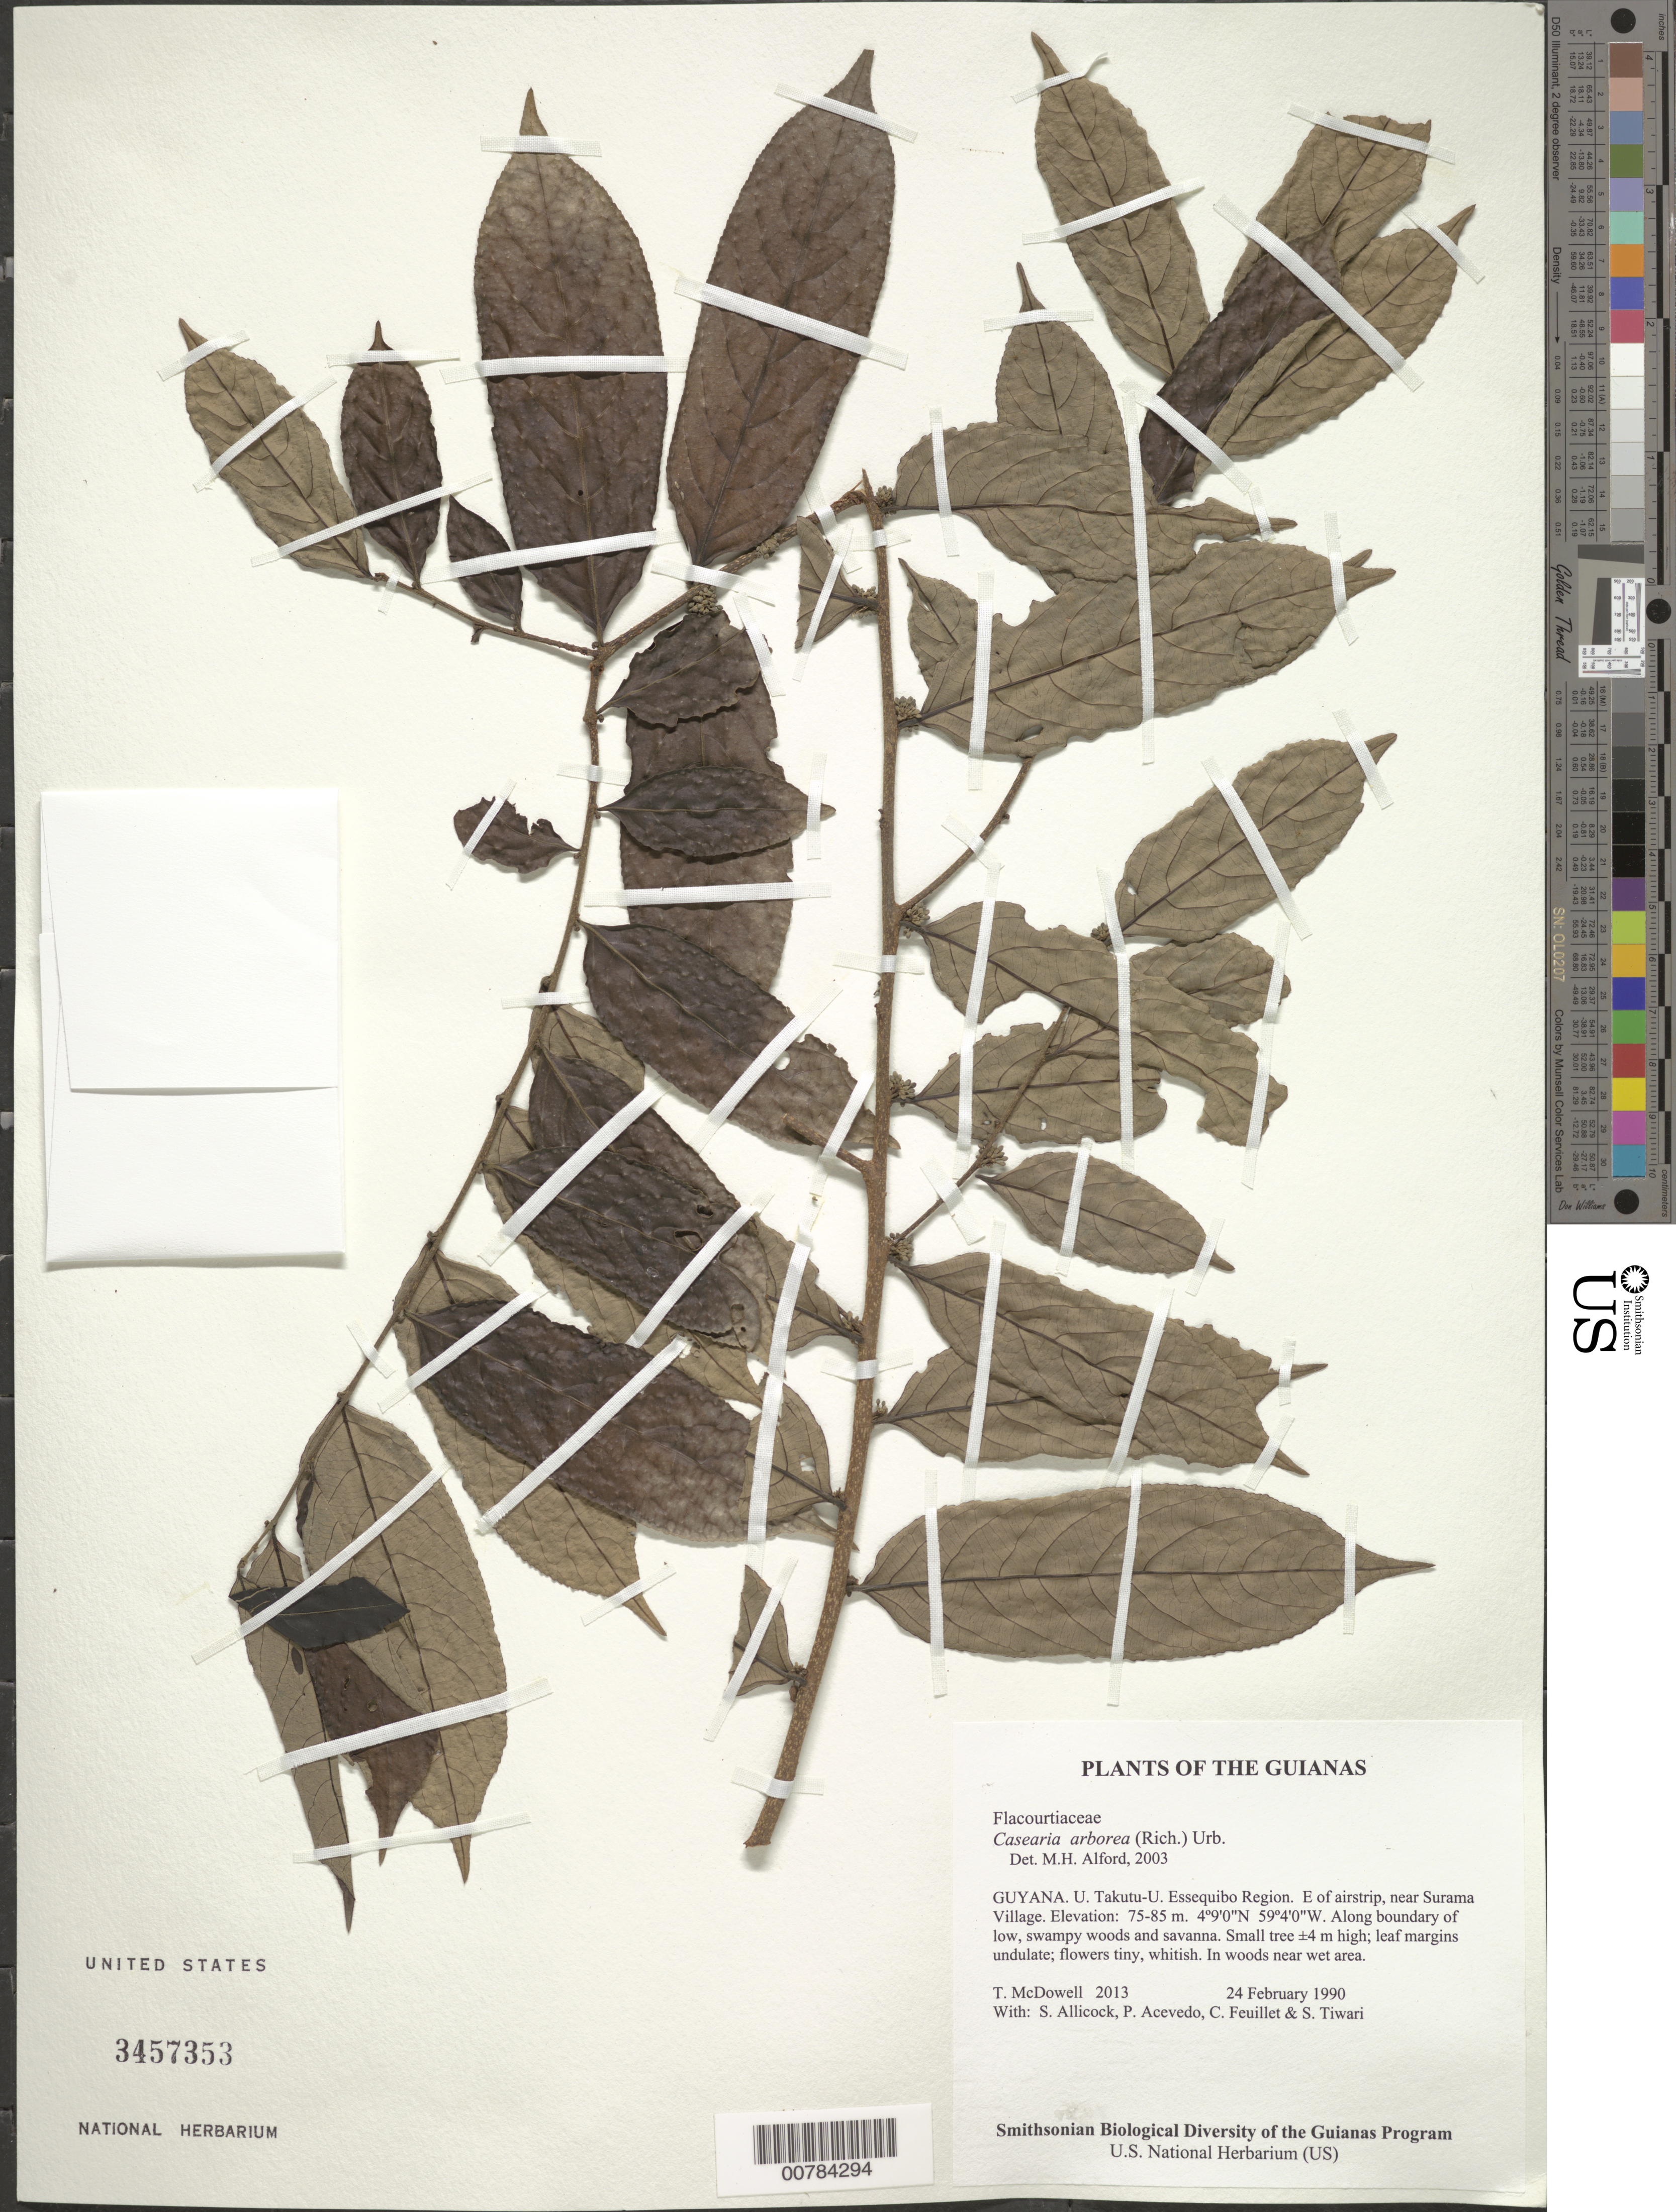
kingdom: Plantae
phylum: Tracheophyta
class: Magnoliopsida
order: Malpighiales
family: Salicaceae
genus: Casearia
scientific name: Casearia arborea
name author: (Rich.) Urb.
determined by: Alford, Mac Haverson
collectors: T. McDowell, S. Allicock, P. Acevedo-Rodr., C. Feuillet & S. Tiwari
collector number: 2013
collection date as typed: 24 February 1990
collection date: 1990-02-24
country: Guyana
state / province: U. Takutu-U. Essequibo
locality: E of airstrip, near Surama Village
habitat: Along boundary of low, swampy woods and savanna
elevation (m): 75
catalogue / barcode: US 3457353